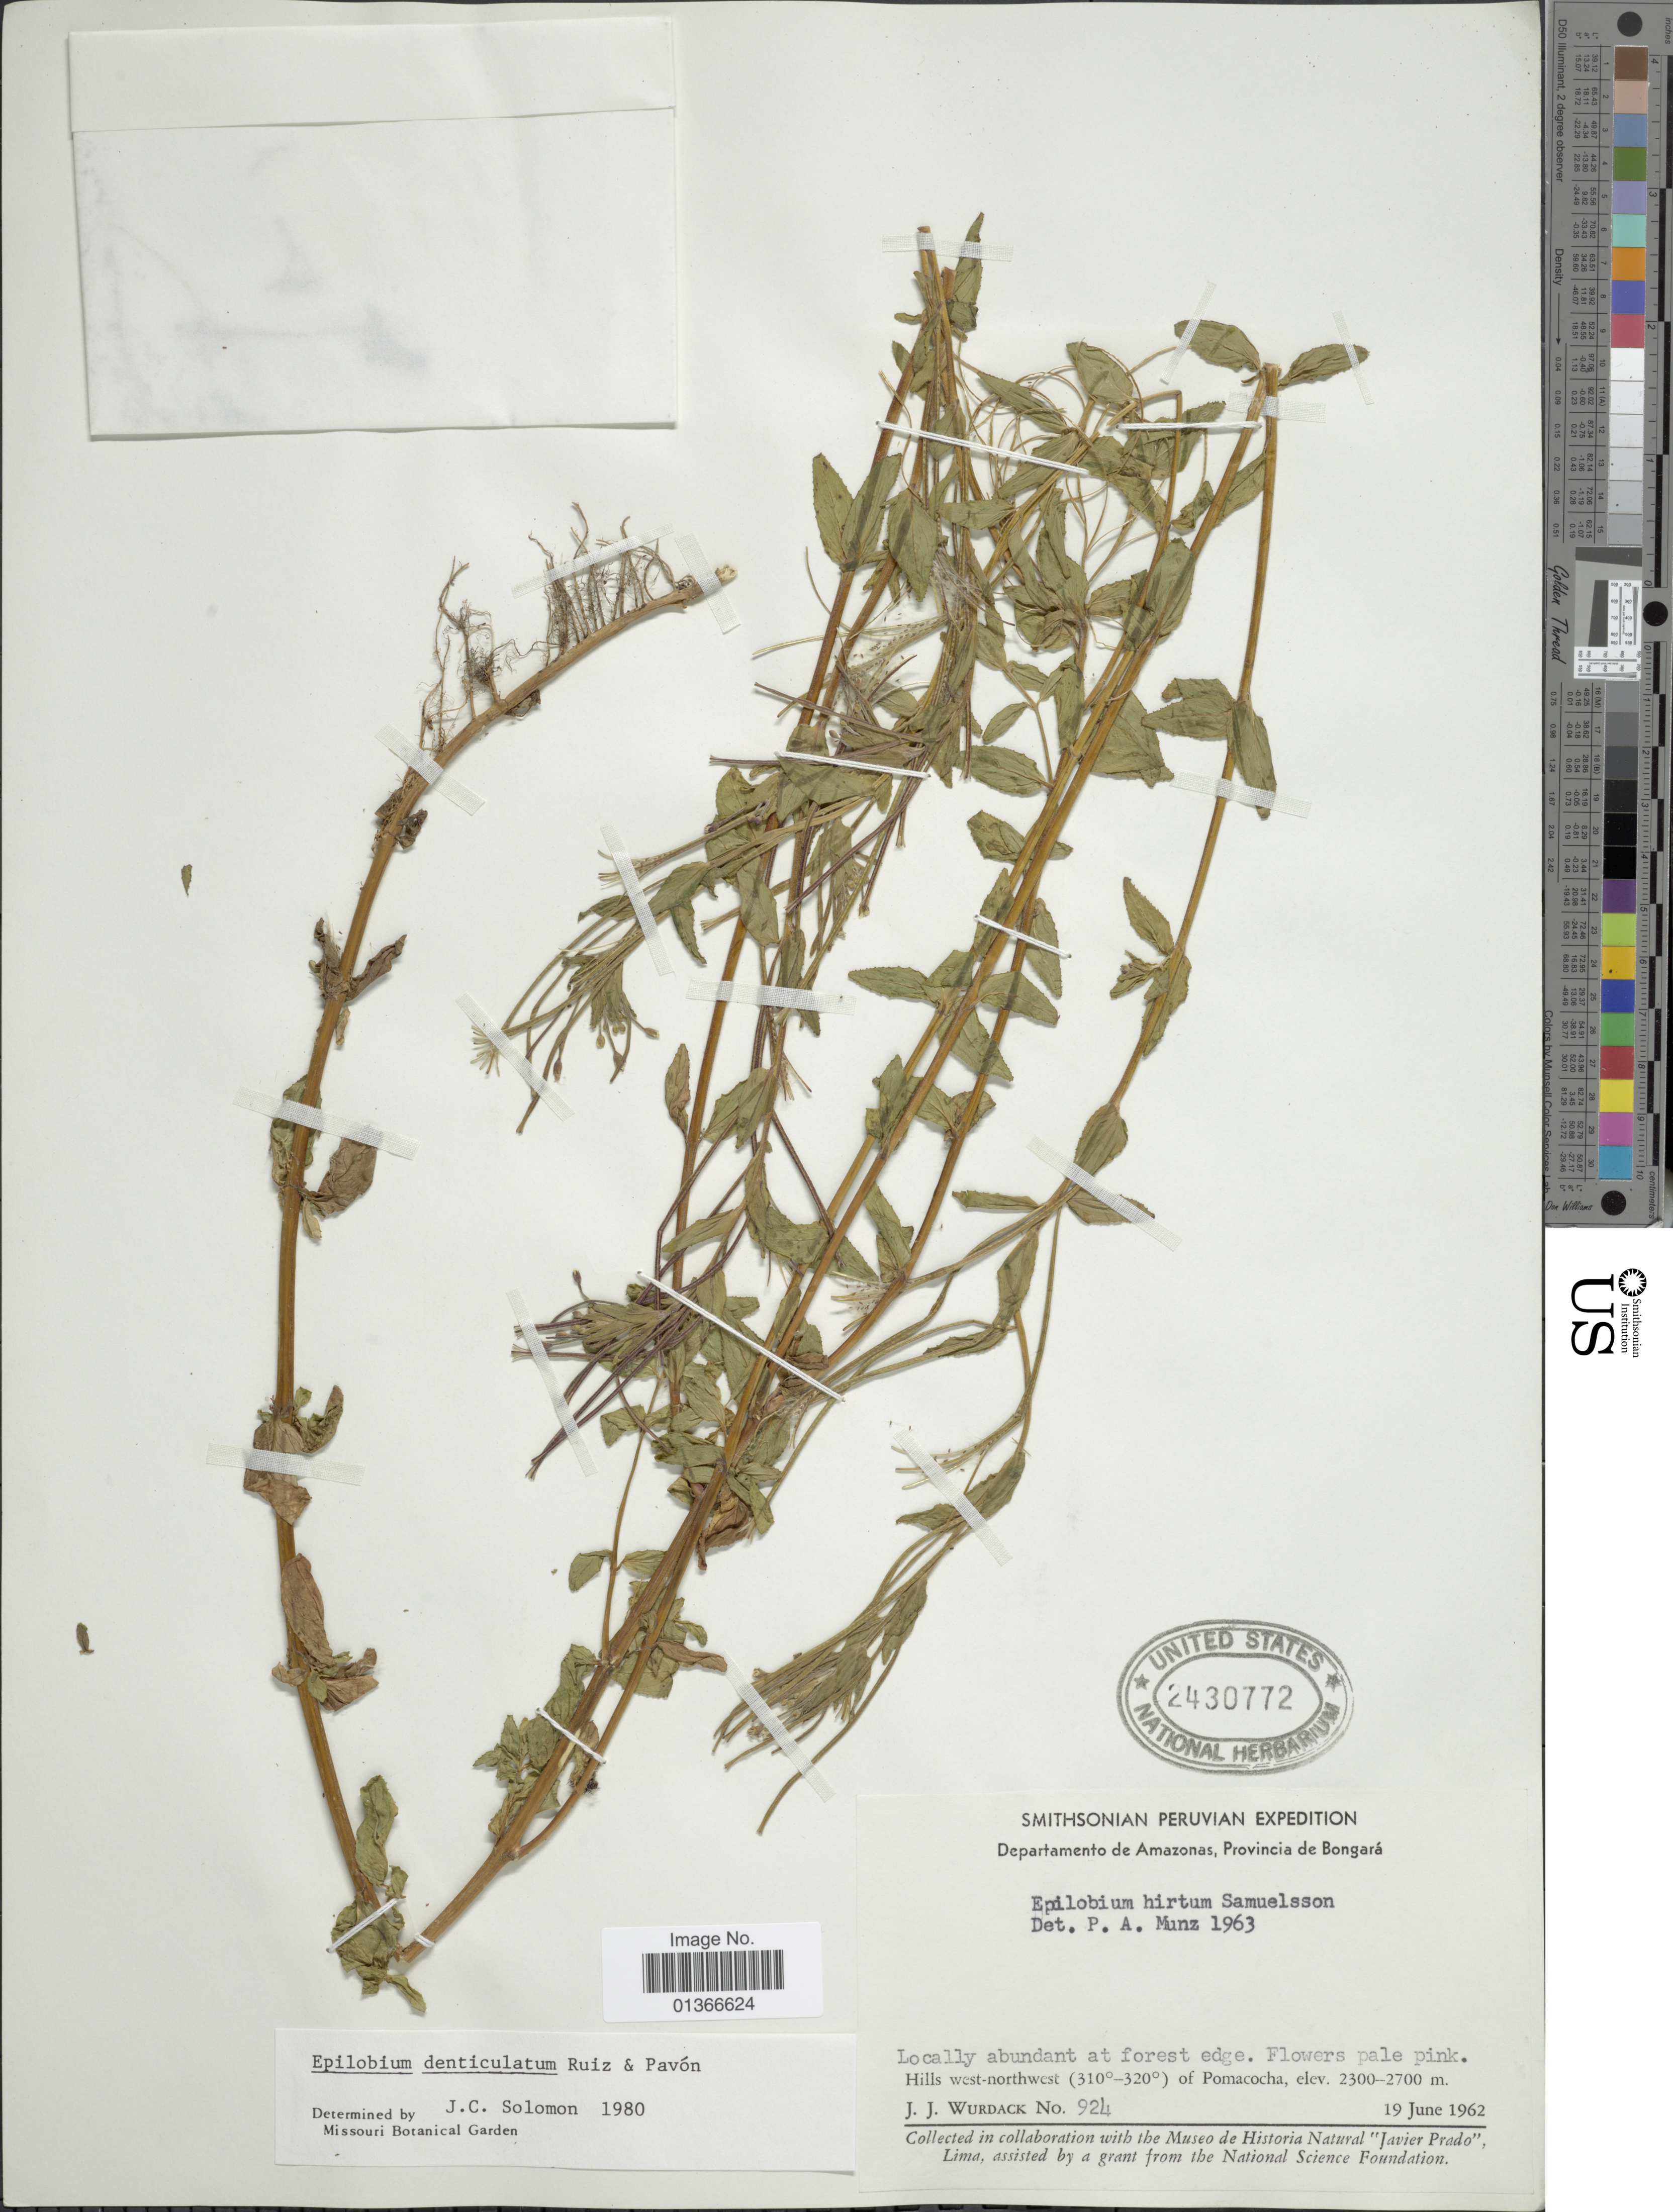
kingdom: Plantae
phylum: Tracheophyta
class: Magnoliopsida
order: Myrtales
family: Onagraceae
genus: Epilobium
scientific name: Epilobium denticulatum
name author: Ruiz & Pav.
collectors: J. J. Wurdack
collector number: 924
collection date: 1962-06-19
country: Peru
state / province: Amazonas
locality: Provincia de Bongará. Hills west-northwest of Pomacocha.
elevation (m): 2300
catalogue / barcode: US 2430772